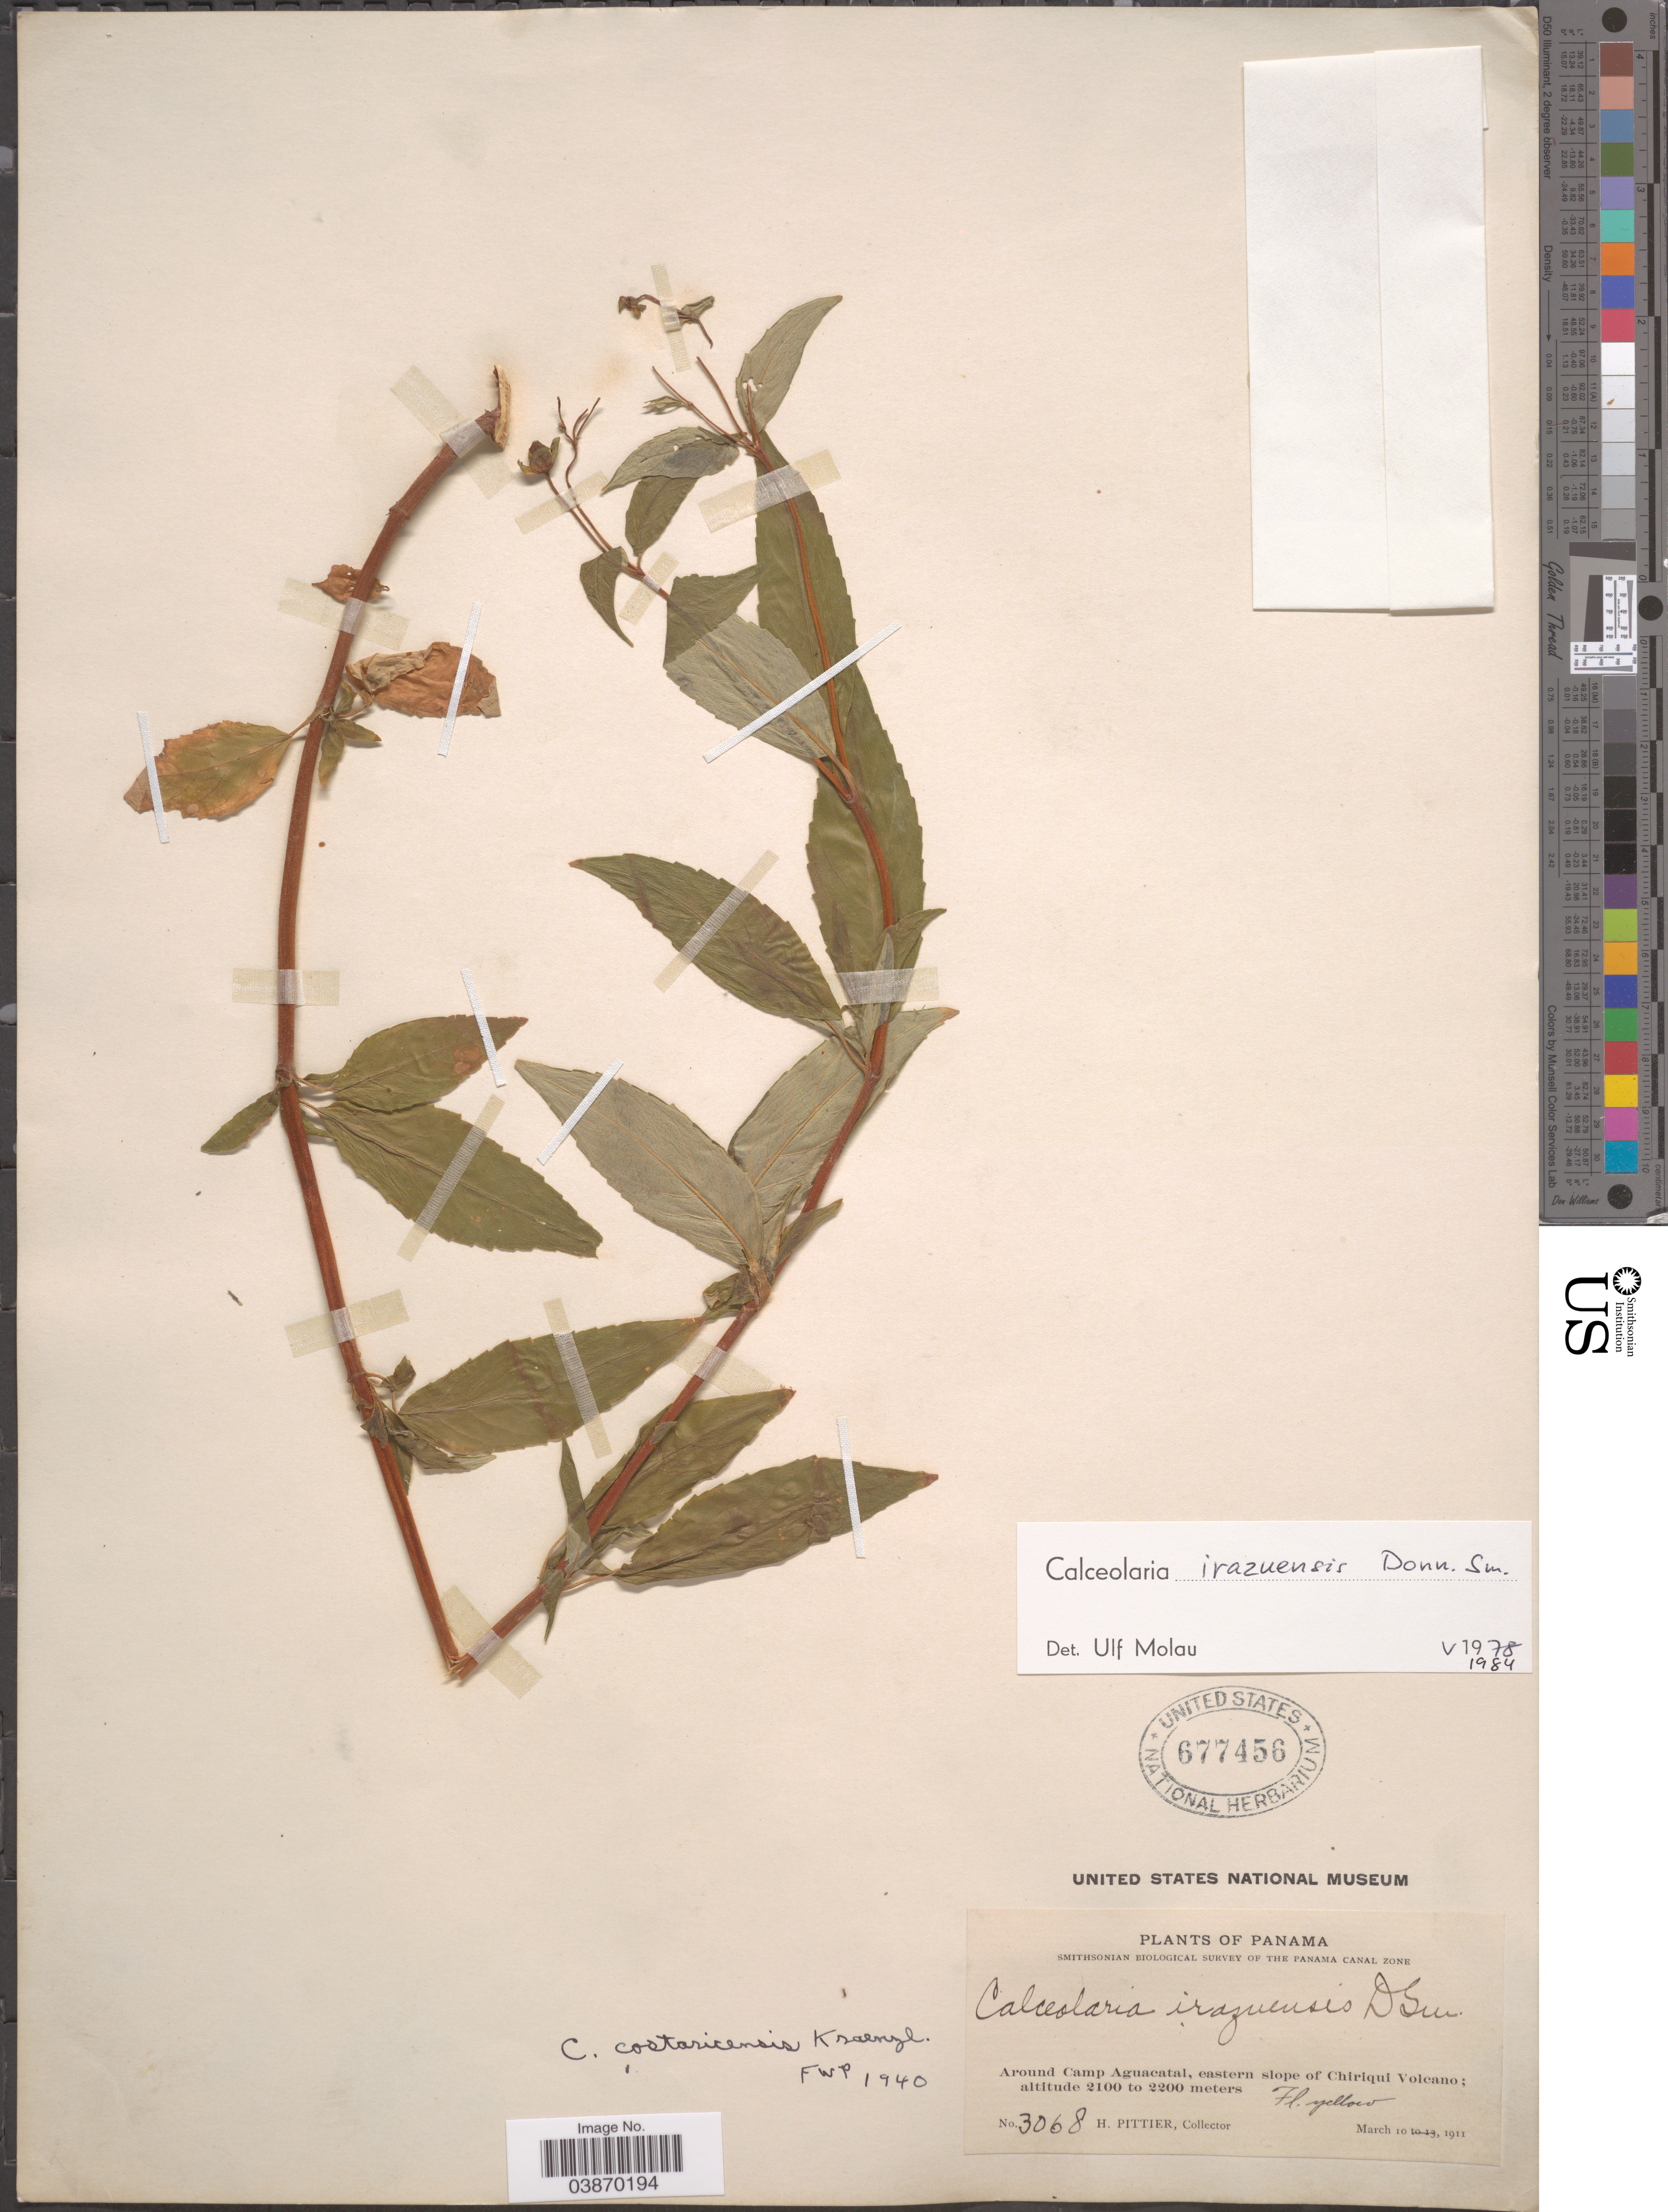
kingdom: Plantae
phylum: Tracheophyta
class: Magnoliopsida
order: Lamiales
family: Calceolariaceae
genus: Calceolaria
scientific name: Calceolaria irazuensis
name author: Donn. Sm.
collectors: H. F. Pittier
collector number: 3068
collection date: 1911-03-10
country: Panama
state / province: Chiriqui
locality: The Panama Canal Zone. Around Camp Aguacatal, eastern slope of Chiriqui Volcano.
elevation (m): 2100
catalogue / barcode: US 677456